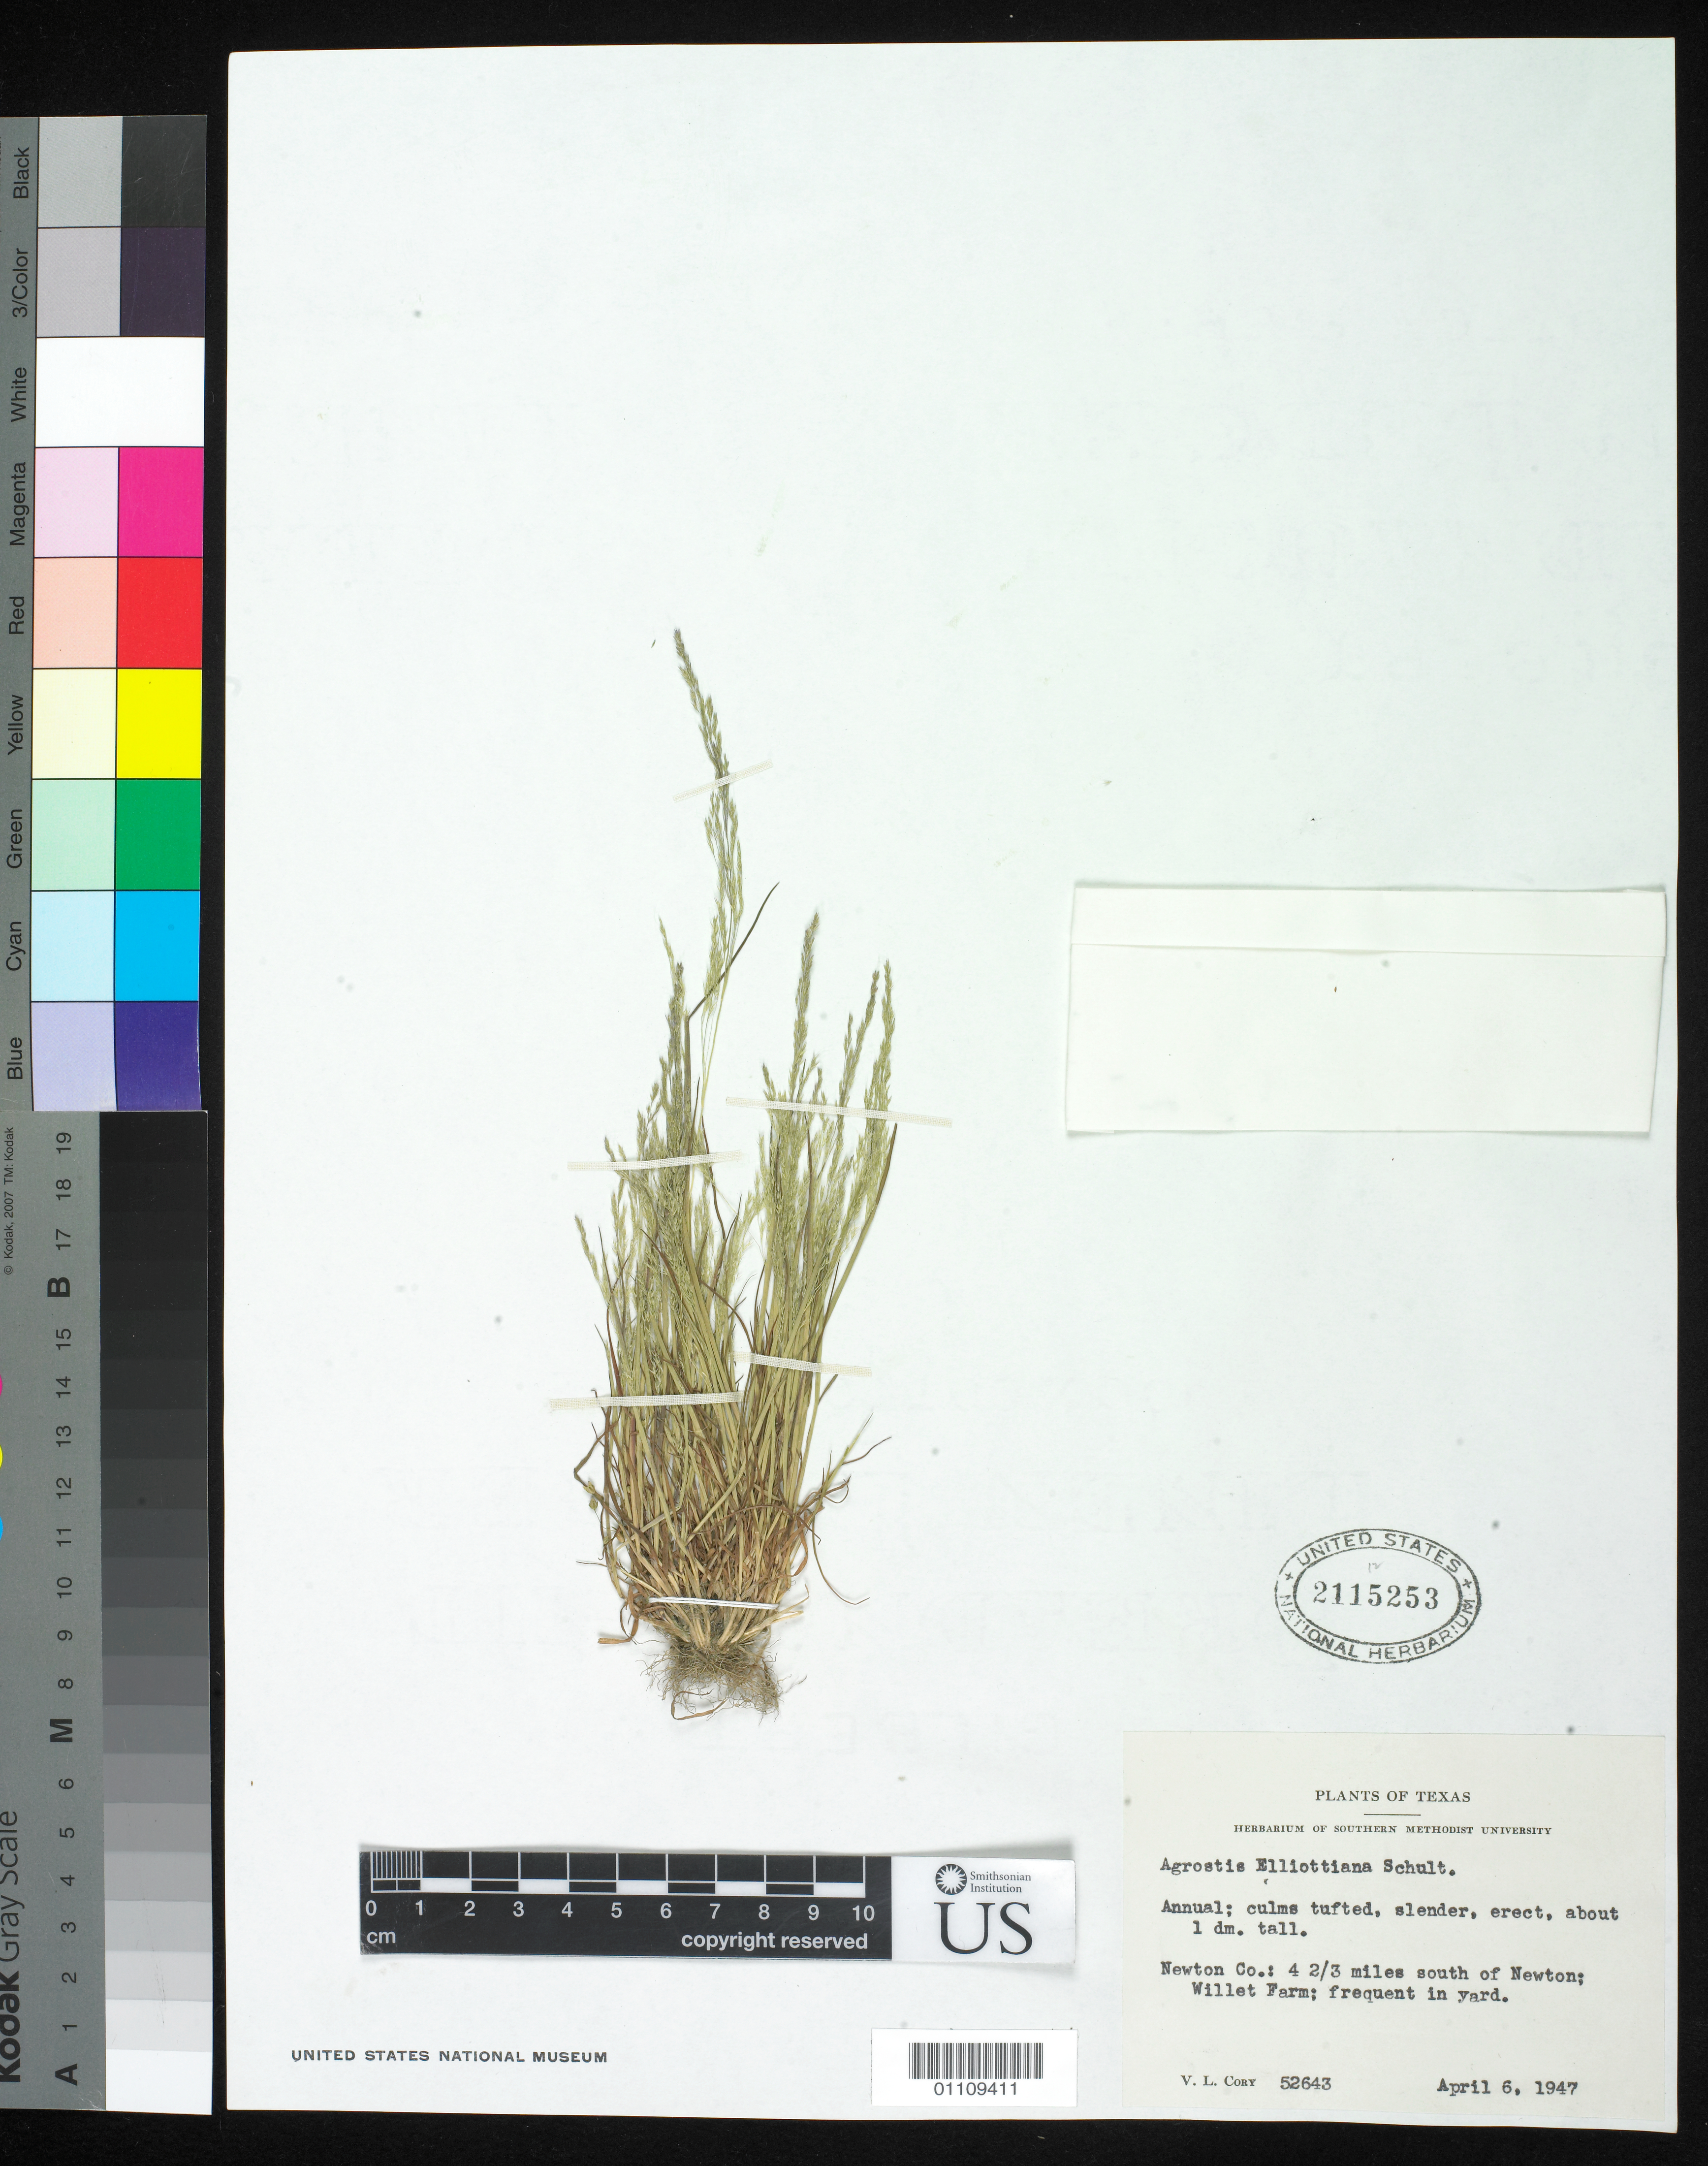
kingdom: Plantae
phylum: Tracheophyta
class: Liliopsida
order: Poales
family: Poaceae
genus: Agrostis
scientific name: Agrostis elliottiana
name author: Schult.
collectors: V. Cory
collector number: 52643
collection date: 1947-04-06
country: United States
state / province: Texas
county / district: Newton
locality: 4 2/3 mi. S of Newton; Willet Farm; frequent in yard.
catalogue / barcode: US 2115253